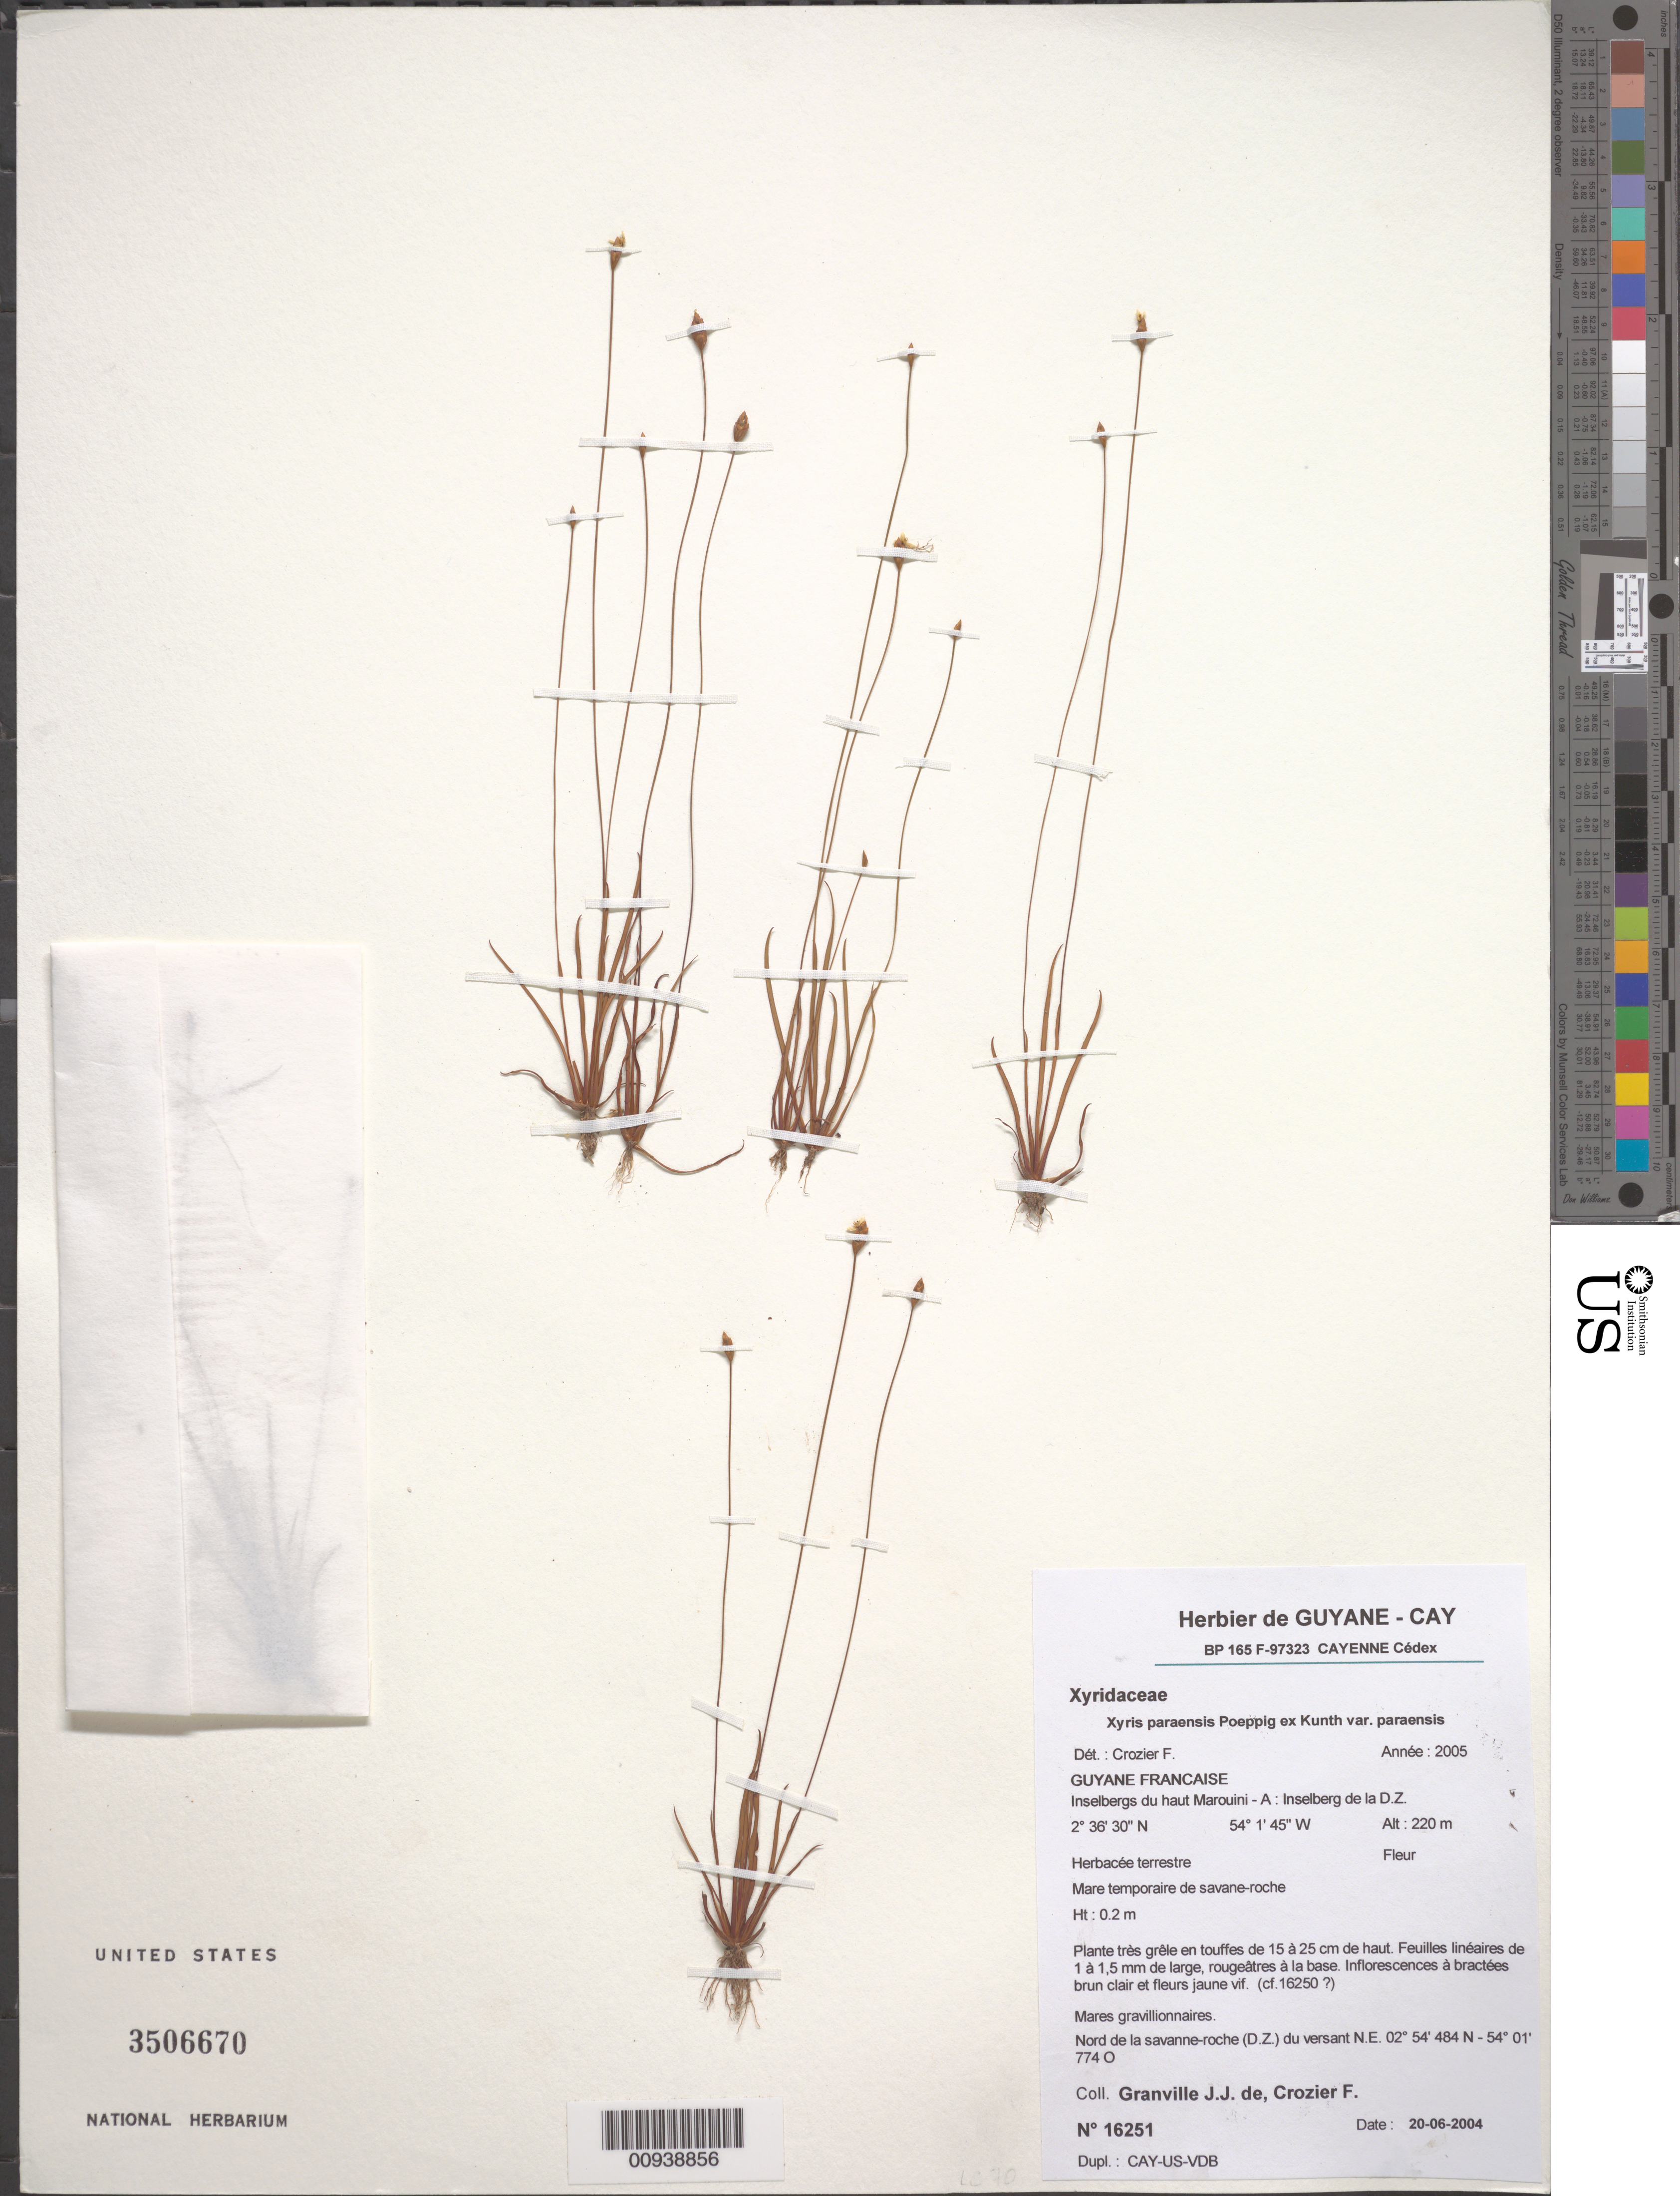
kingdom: Plantae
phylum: Tracheophyta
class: Liliopsida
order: Poales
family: Xyridaceae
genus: Xyris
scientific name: Xyris paraensis var. paraensis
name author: Poepp. ex Kunth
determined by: Crozier, F.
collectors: J.-J. de Granville & F. Crozier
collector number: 16251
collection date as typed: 20-Jun-04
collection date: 2004-06-20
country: French Guiana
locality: Haut Marouini-A; Inselberg de la D.Z.; Nord de la savanne-roche (D.Z.) du versant NE 2º54'484"N - 54º1'774"O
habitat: Mare temporaire de savane-roche, mares gravillionnaires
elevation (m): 220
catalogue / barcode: US 3506670